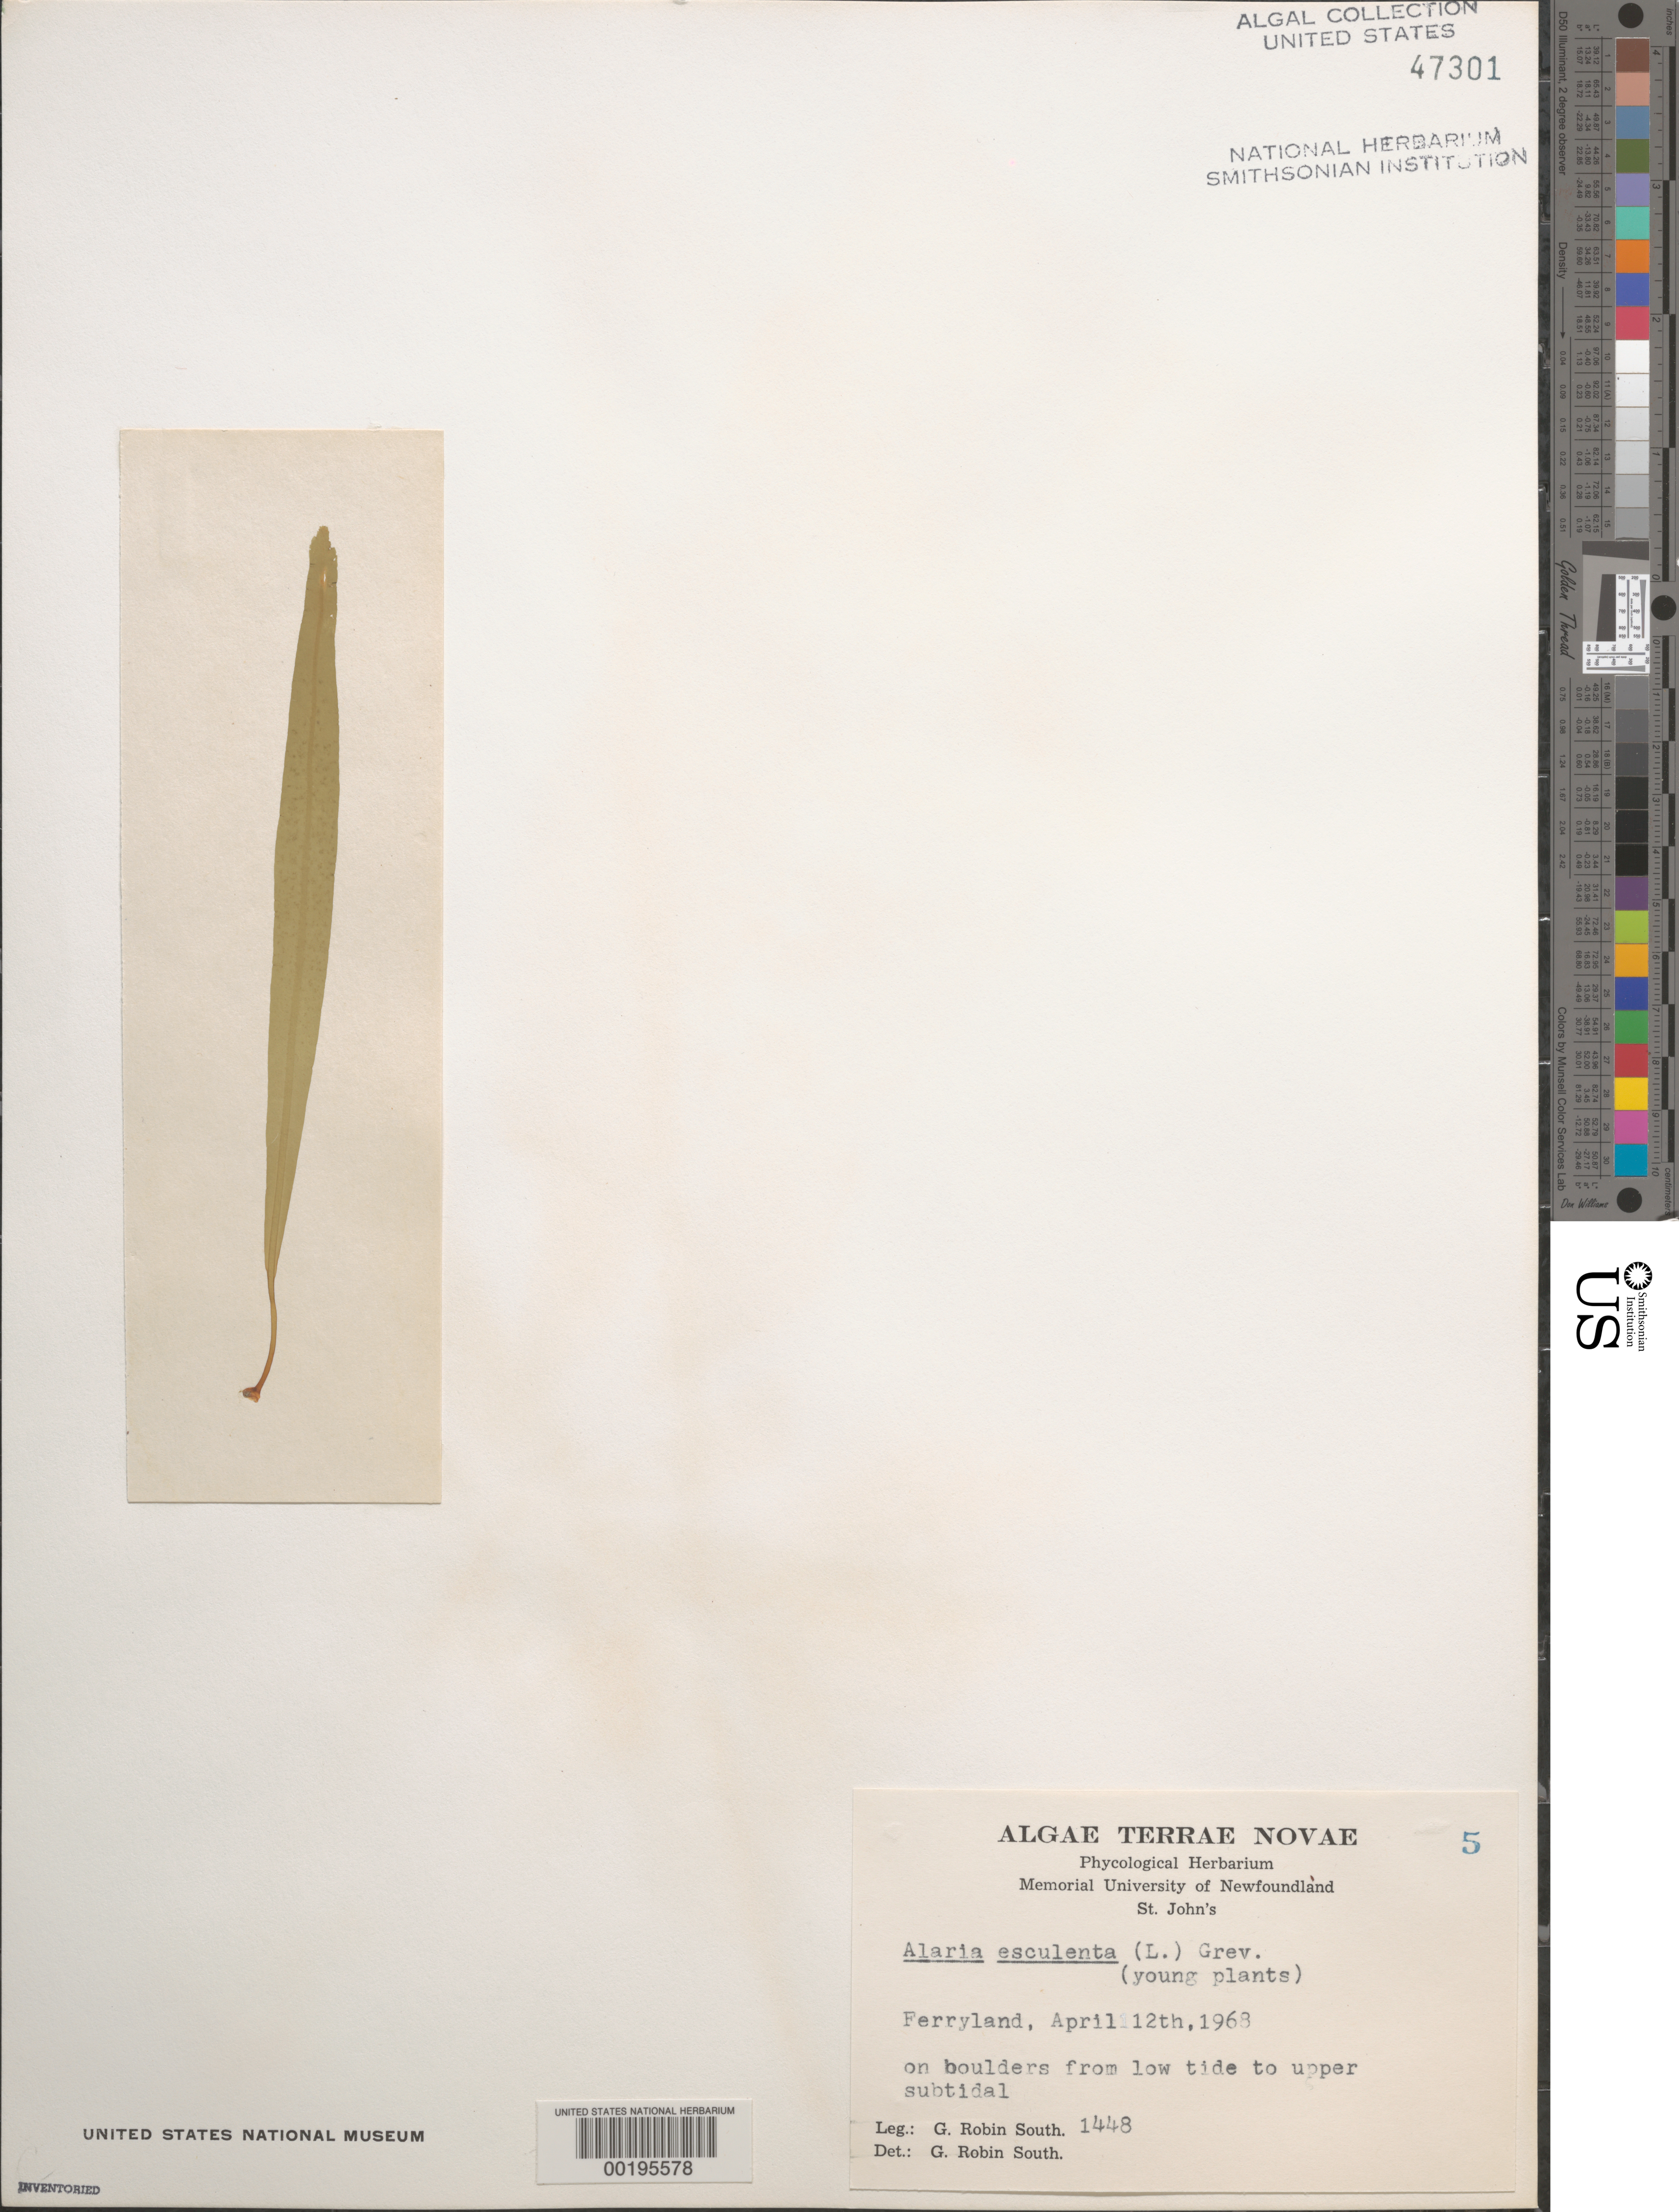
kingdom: Chromista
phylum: Ochrophyta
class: Phaeophyceae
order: Laminariales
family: Alariaceae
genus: Alaria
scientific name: Alaria esculenta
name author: (L.) Greville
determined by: South, G. R.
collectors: G. R. South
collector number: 1448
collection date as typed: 12 Apr 1968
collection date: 1968-04-12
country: Canada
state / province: Newfoundland and Labrador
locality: Ferryland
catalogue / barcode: US 47301